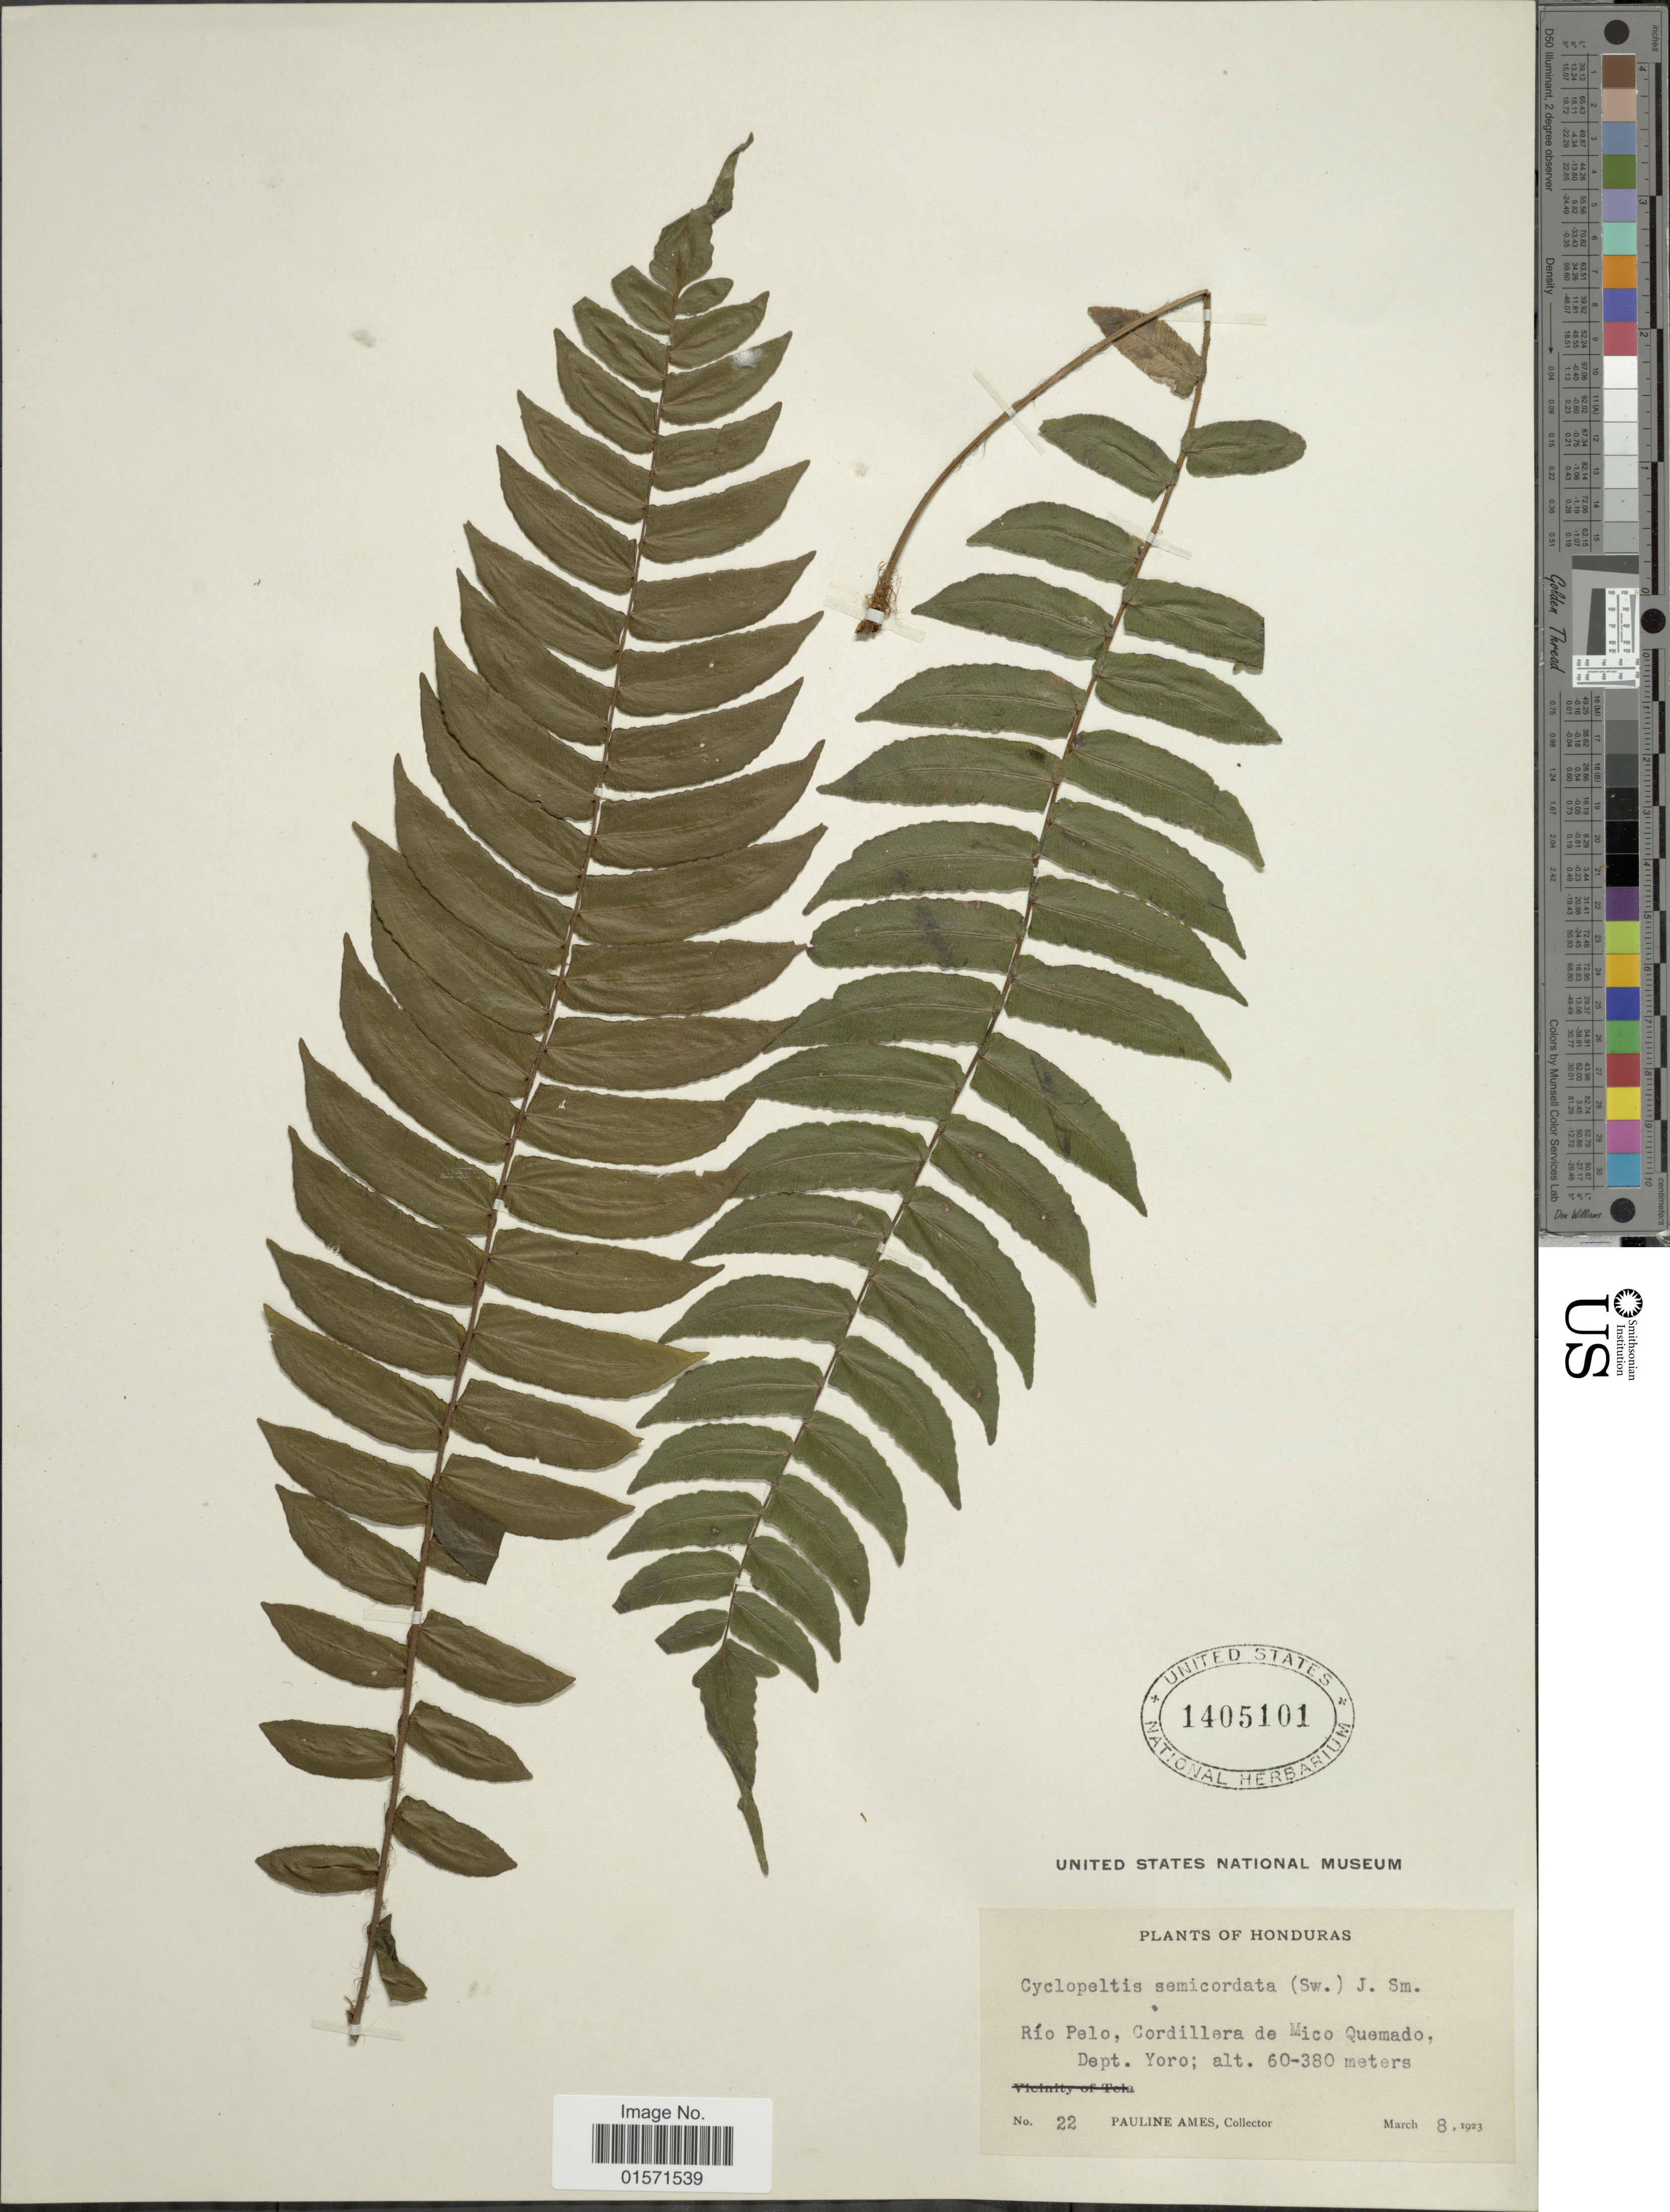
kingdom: Plantae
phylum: Tracheophyta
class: Polypodiopsida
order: Polypodiales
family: Lomariopsidaceae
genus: Cyclopeltis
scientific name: Cyclopeltis semicordata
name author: (Sw.) J. Sm.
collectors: P. Ames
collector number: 22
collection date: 1923-03-08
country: Honduras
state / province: Yoro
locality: Rio Pelo, Cordillera de Mico Quemado, Dept. Yoro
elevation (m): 60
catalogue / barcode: US 1405101